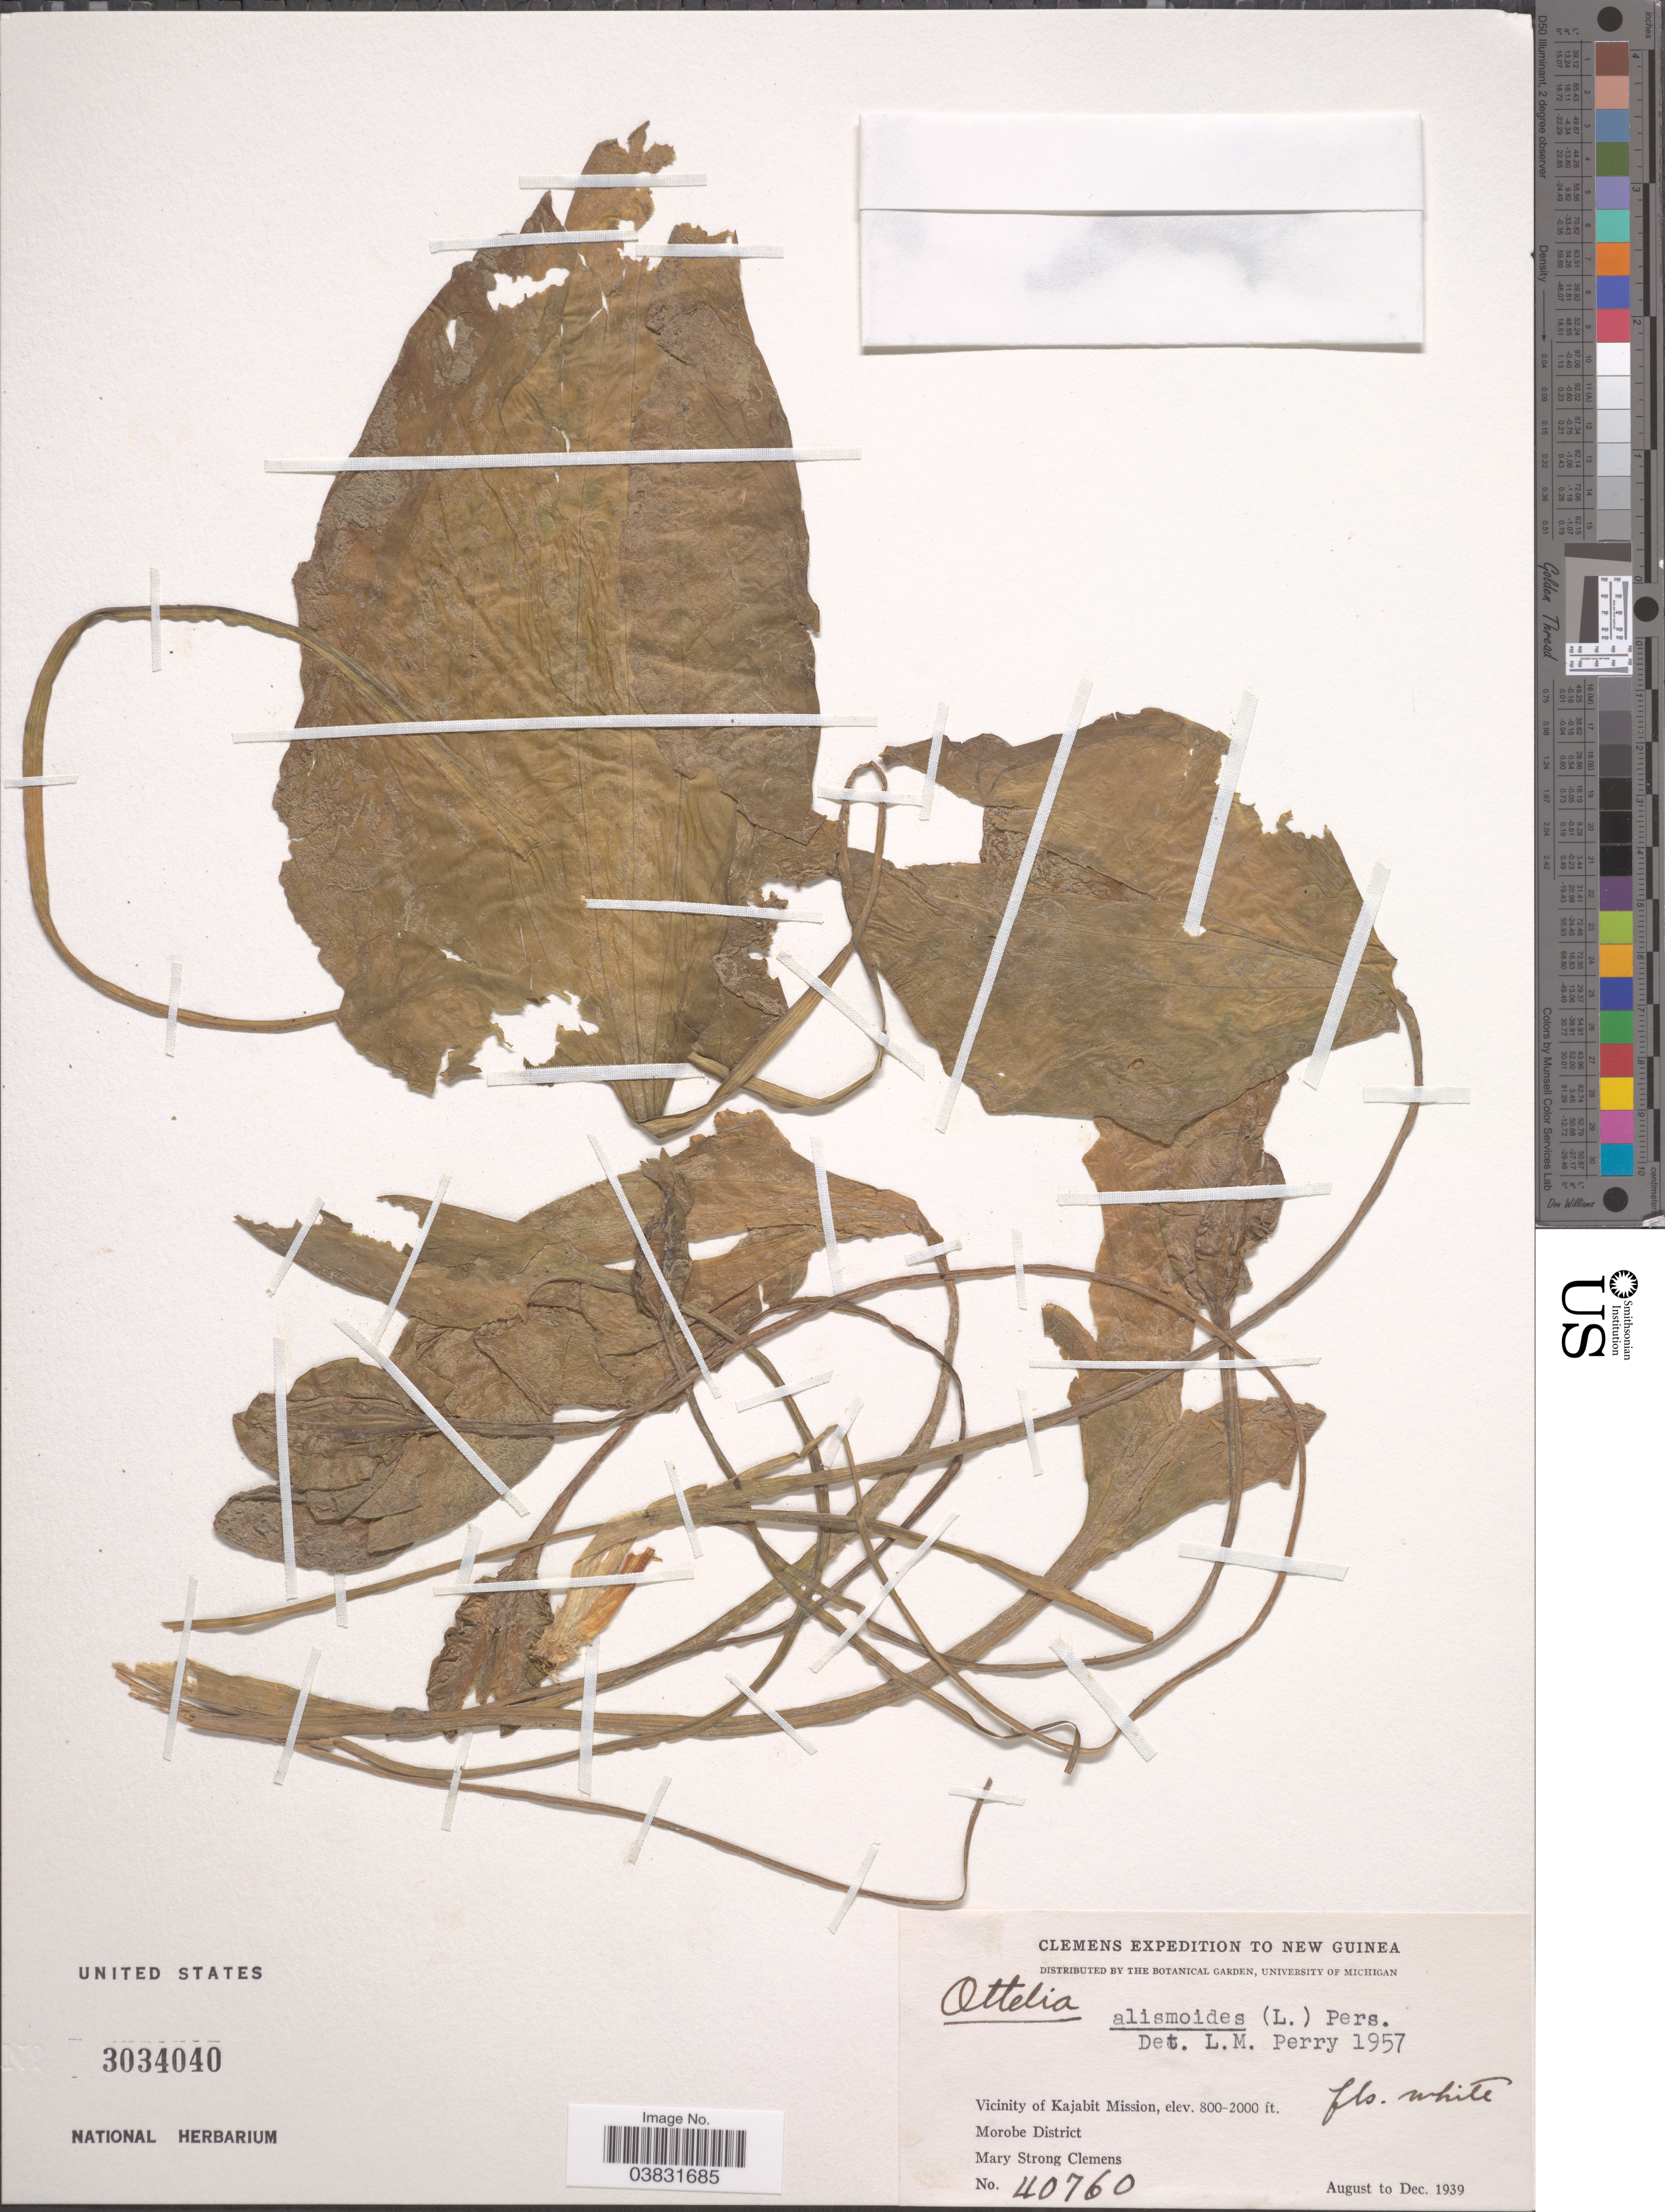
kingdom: Plantae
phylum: Tracheophyta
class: Liliopsida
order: Alismatales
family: Hydrocharitaceae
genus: Ottelia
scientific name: Ottelia alismoides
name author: Pers.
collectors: M. S. Clemens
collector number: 40760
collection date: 1939-08/1939-12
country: Papua New Guinea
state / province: Morobe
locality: New Guinea. Vicinity of Kajabit Mission. Morobe District.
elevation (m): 244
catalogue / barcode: US 3034040